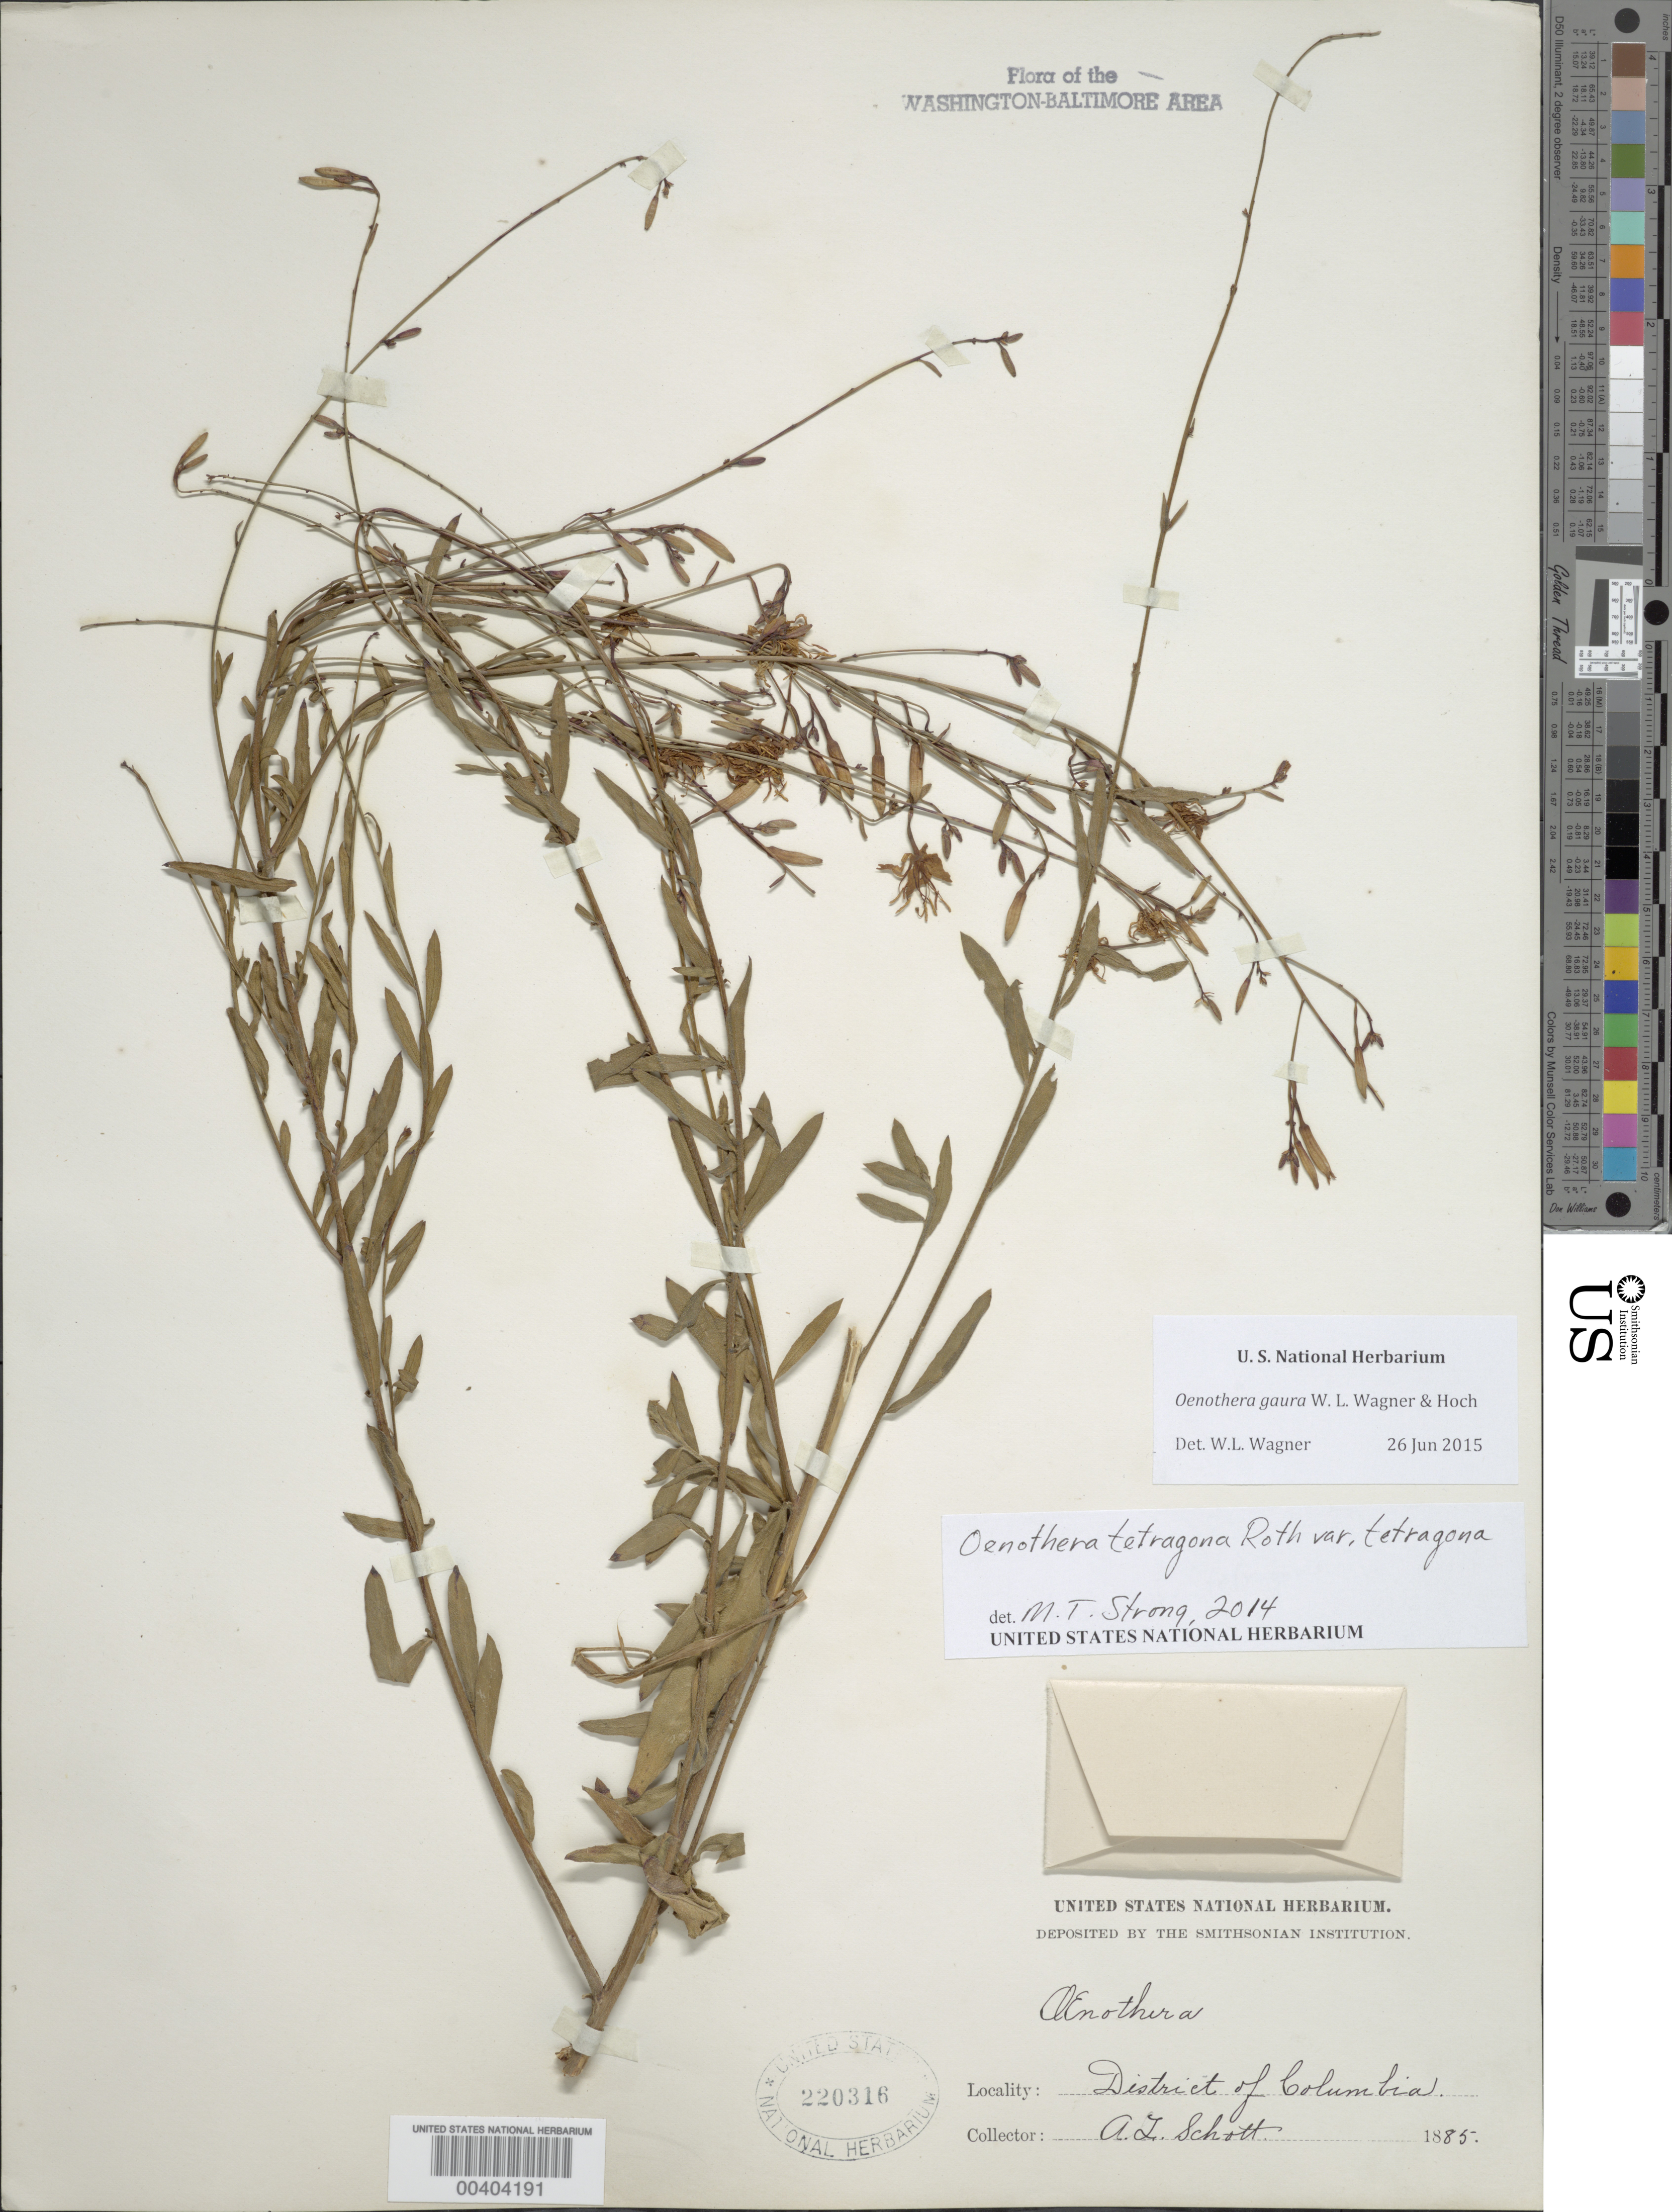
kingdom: Plantae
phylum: Tracheophyta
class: Magnoliopsida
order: Myrtales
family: Onagraceae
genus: Oenothera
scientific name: Oenothera gaura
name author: W.L. Wagner & Hoch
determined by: Wagner, W. L., (BOT), Smithsonian Institution - National Museum of Natural History (UNITED STATES)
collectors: A. L. Schott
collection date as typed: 1885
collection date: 1885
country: United States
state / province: District of Columbia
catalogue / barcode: US 220316